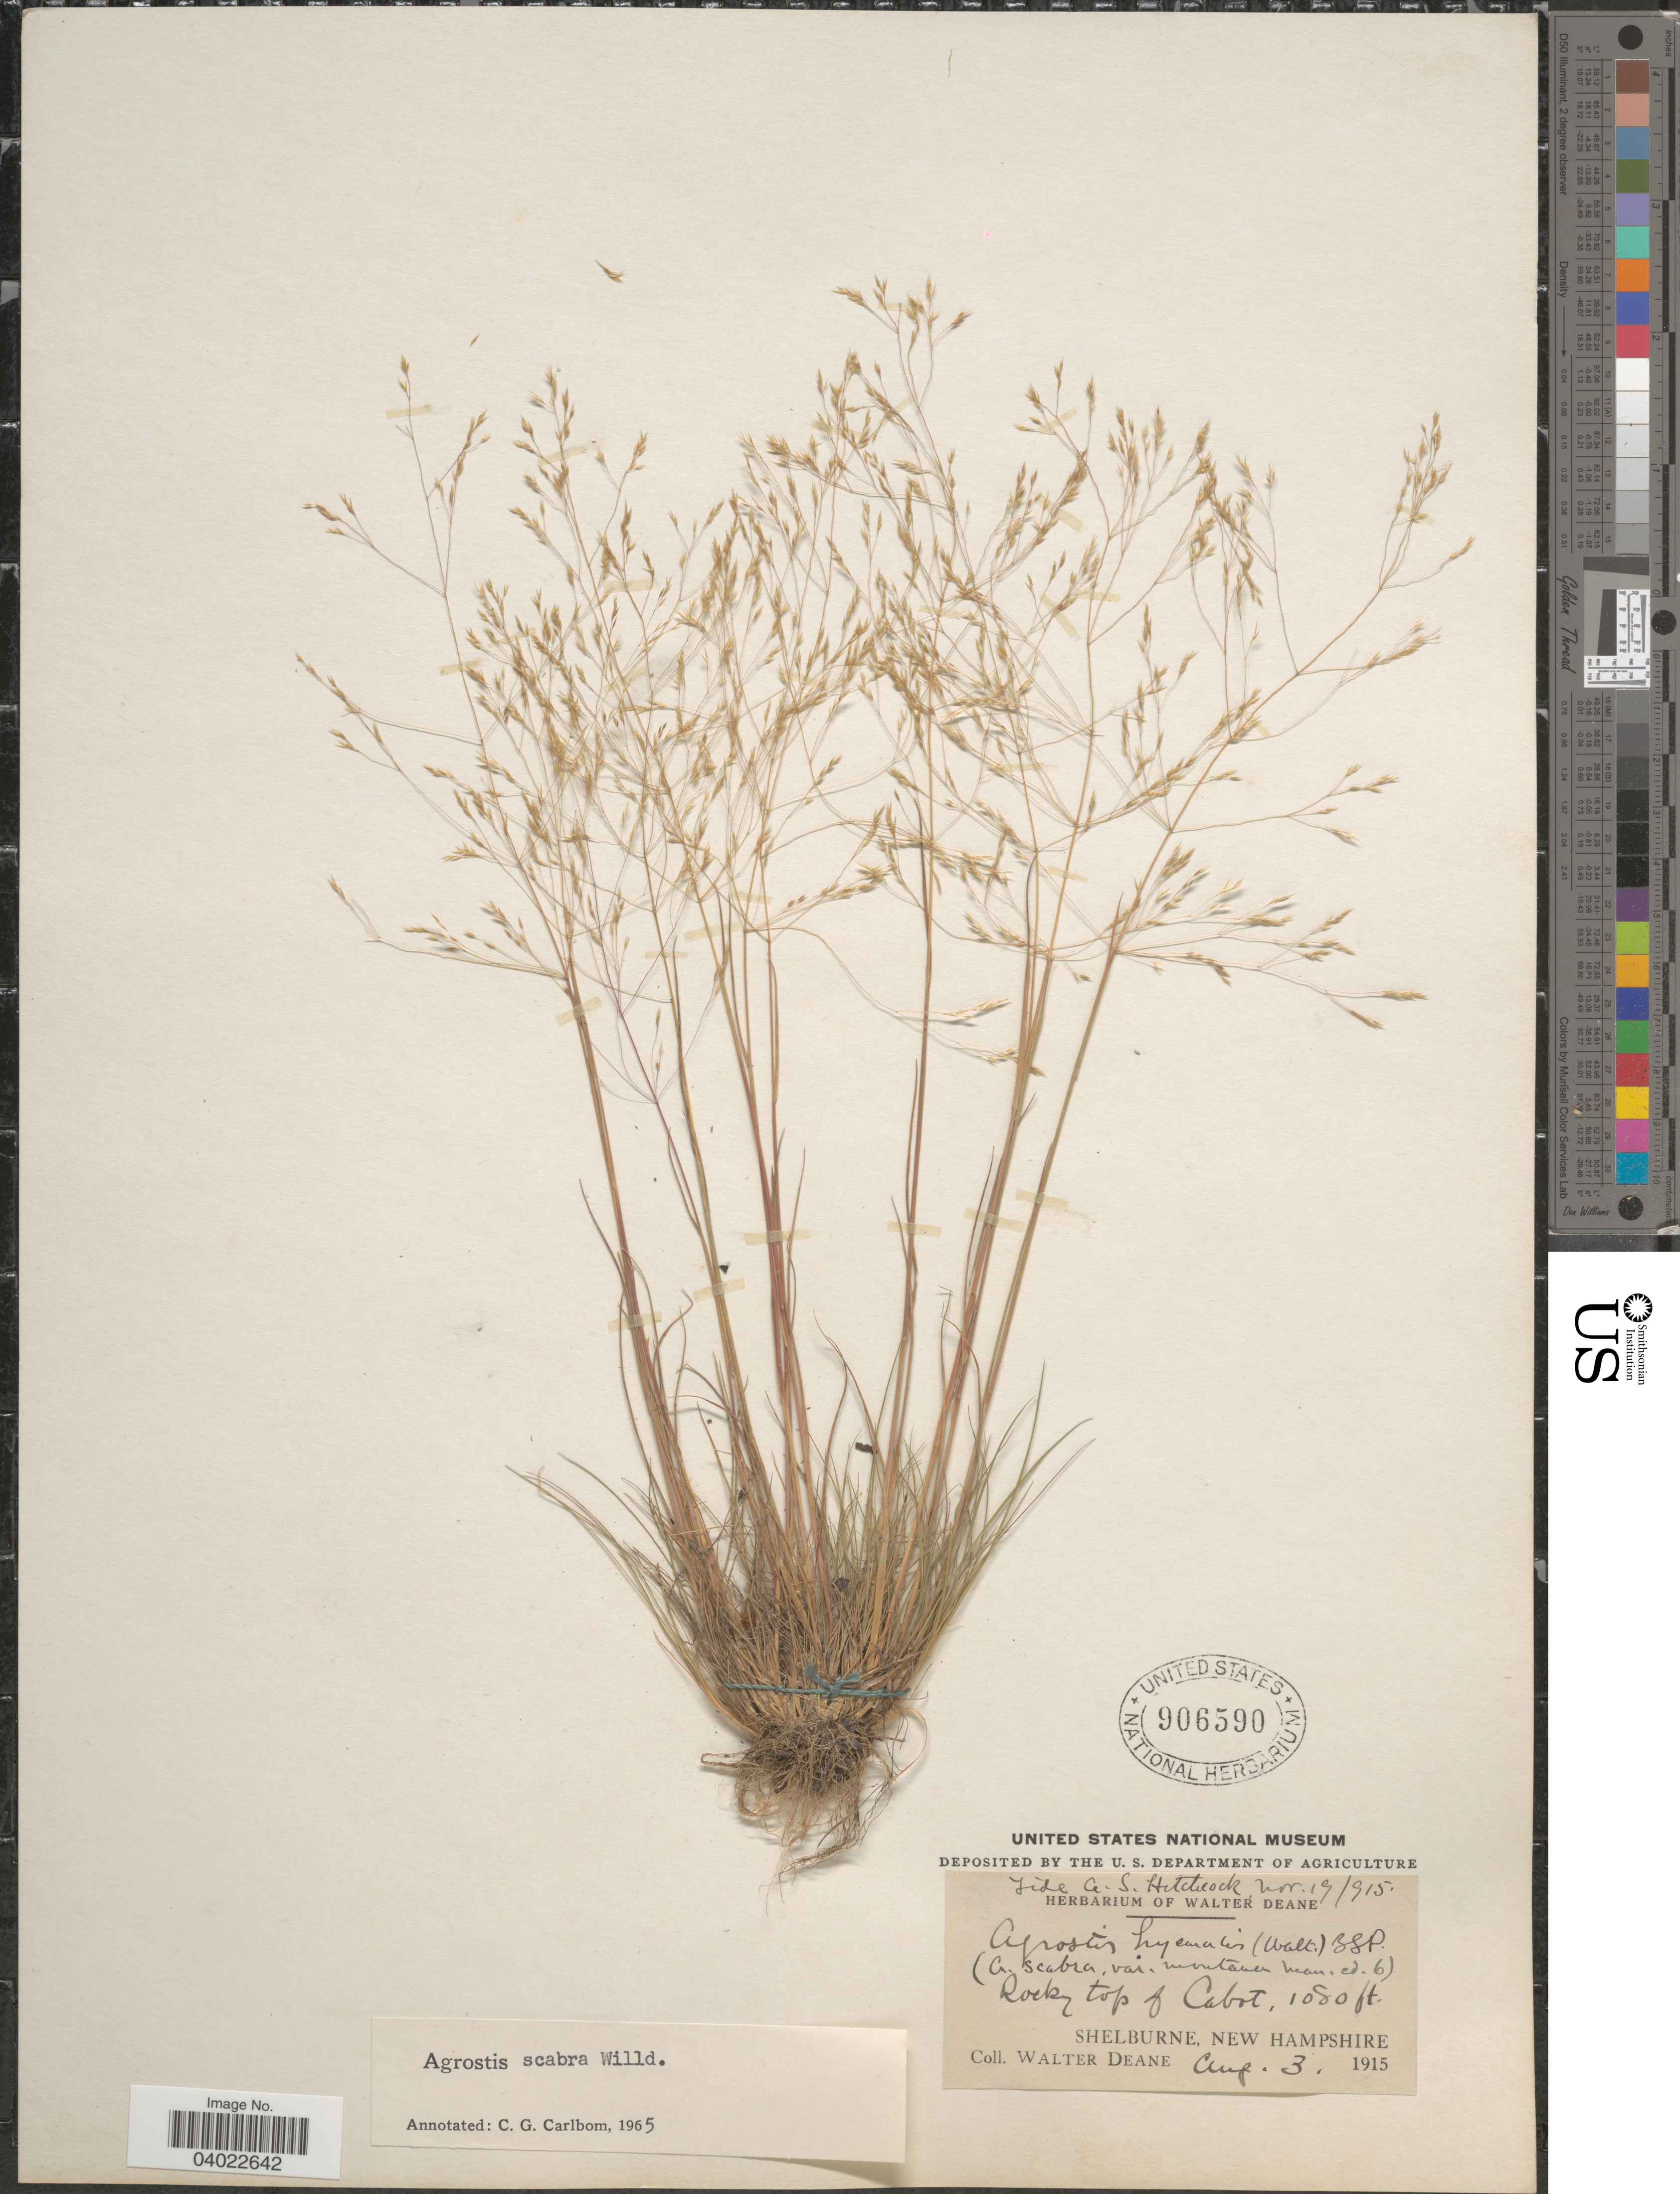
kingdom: Plantae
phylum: Tracheophyta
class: Liliopsida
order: Poales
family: Poaceae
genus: Agrostis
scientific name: Agrostis scabra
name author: Willd.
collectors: W. Deane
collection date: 1915-08-03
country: United States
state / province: New Hampshire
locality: Rocky top of Cabot. Shelburne.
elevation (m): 329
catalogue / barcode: US 906590